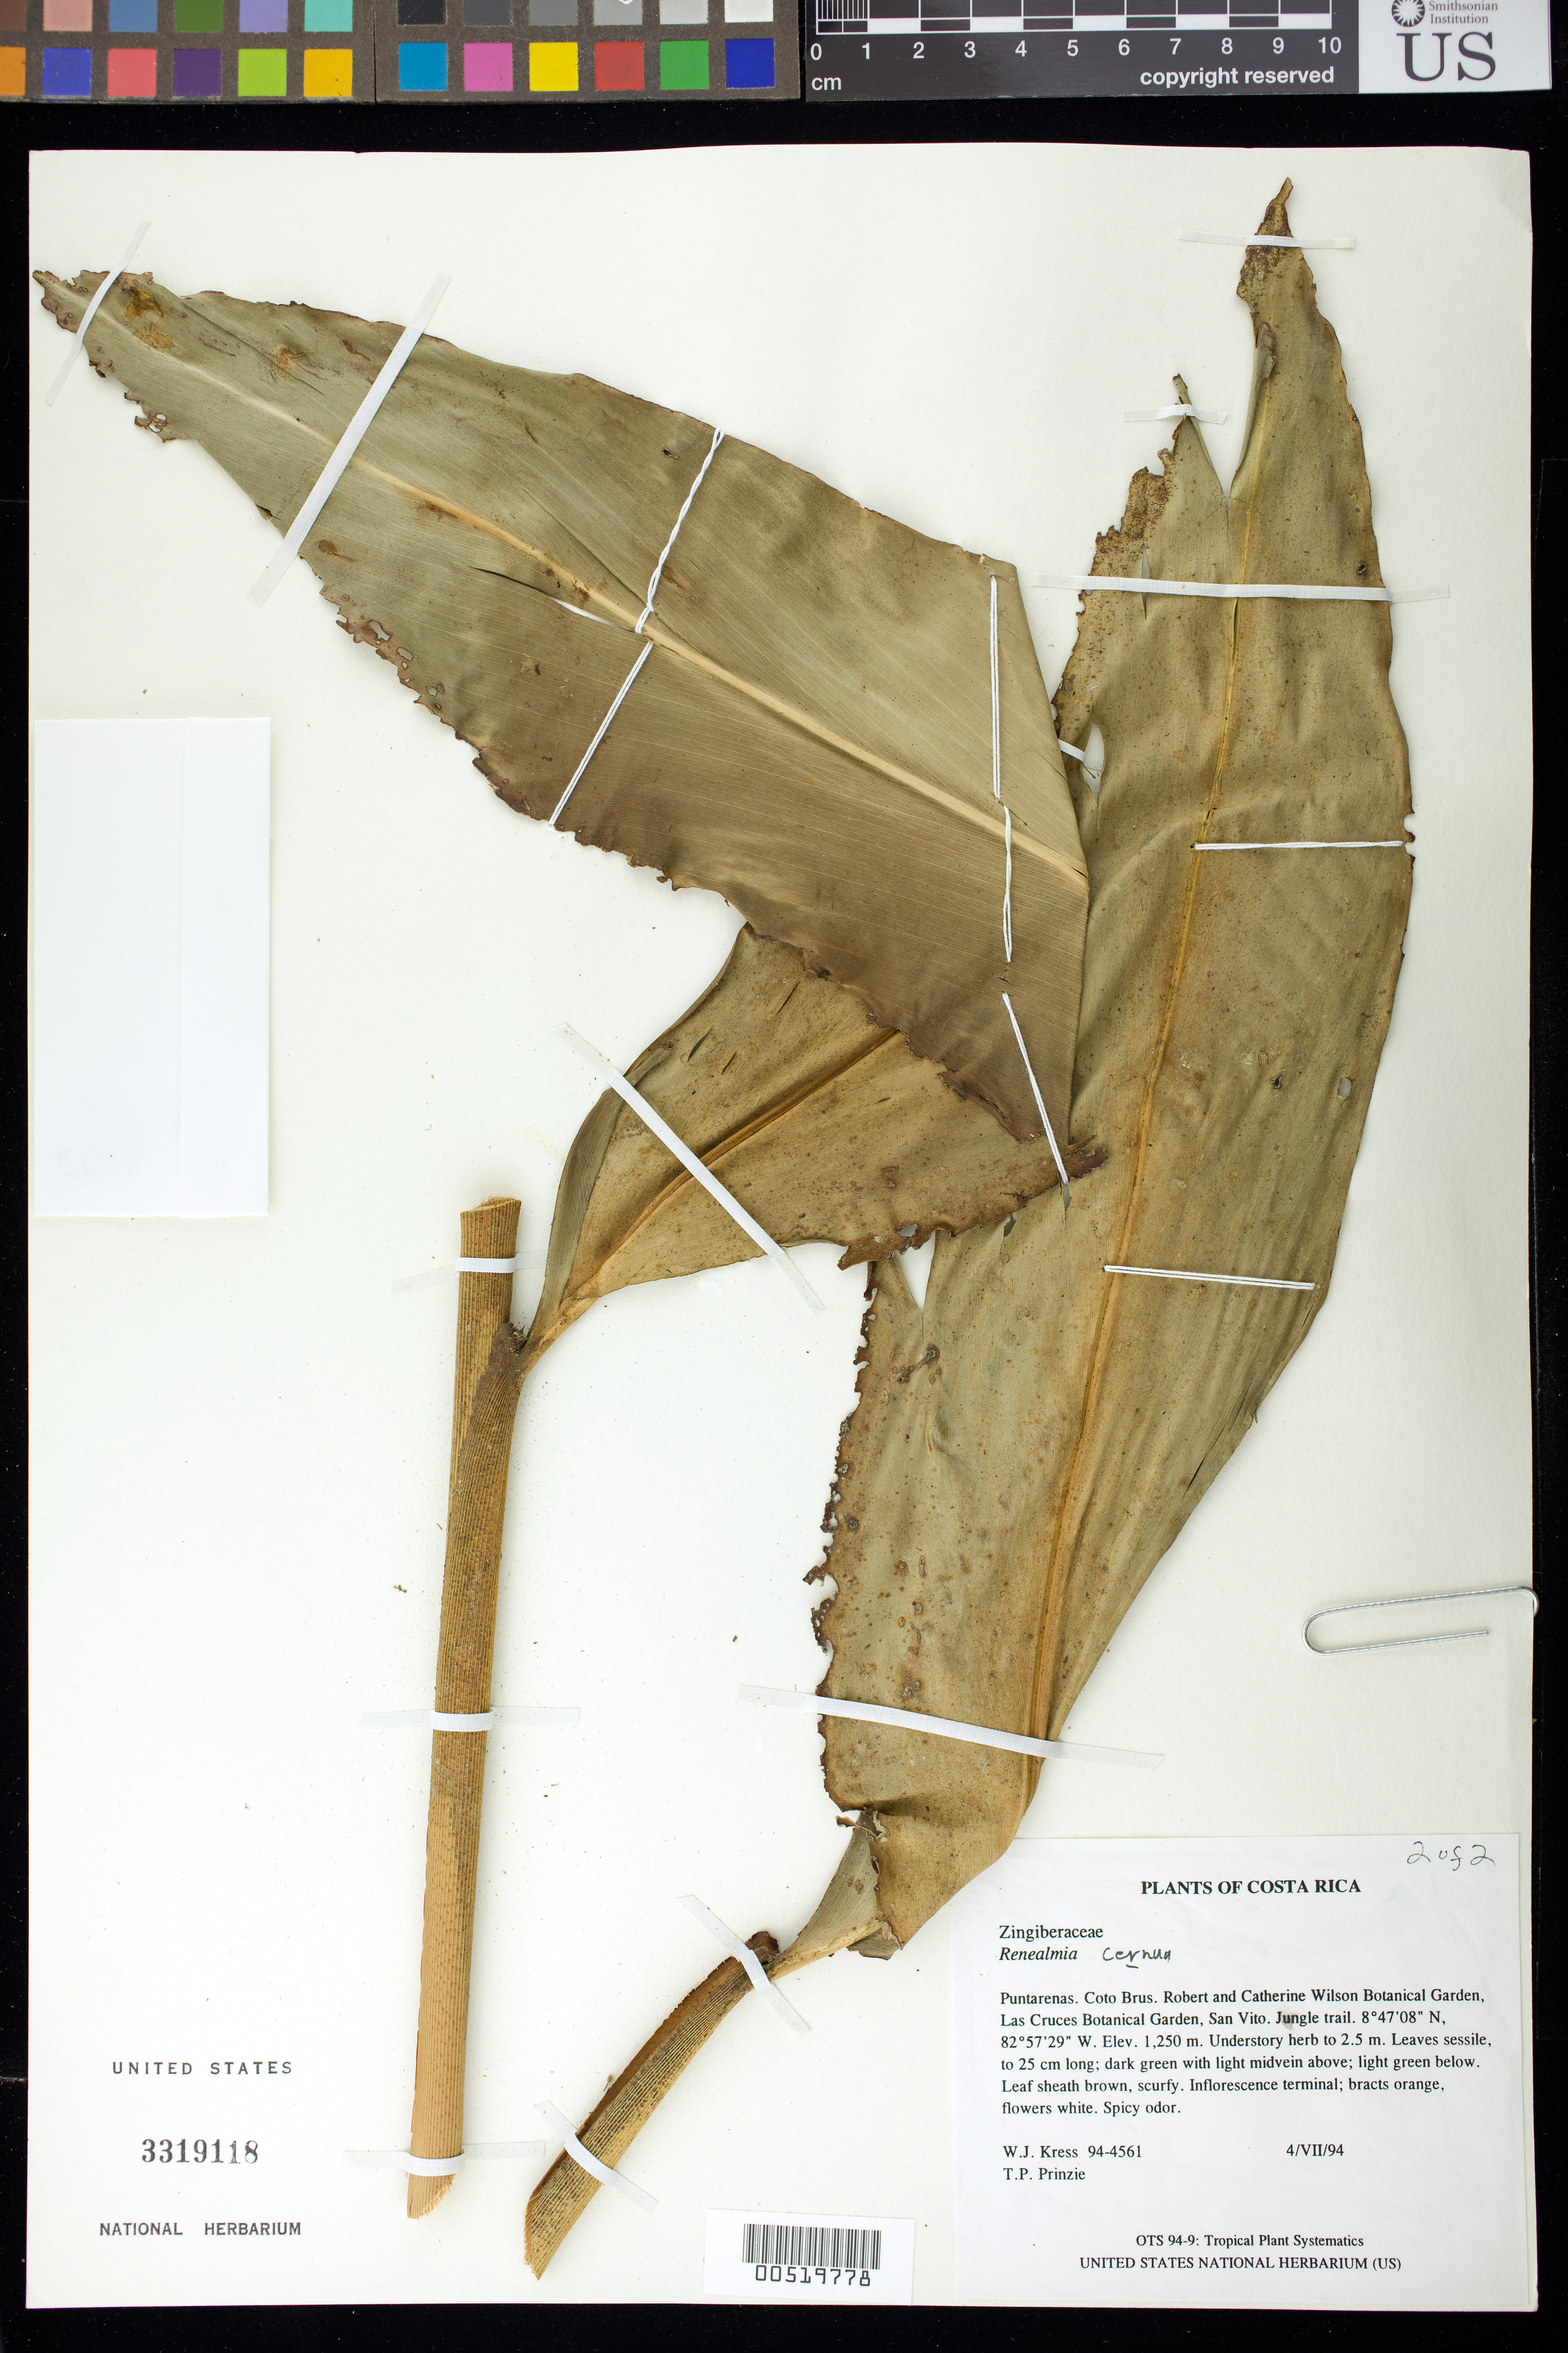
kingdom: Plantae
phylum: Tracheophyta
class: Liliopsida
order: Zingiberales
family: Zingiberaceae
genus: Renealmia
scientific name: Renealmia cernua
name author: (Sw. ex Roem. & Schult.) J.F. Macbr.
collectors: W. J. Kress & T. Prinzie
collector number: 94-4561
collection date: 1994-07-04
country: Costa Rica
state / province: Puntarenas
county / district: Coto Brus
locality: Robert and Catherine Wilson Botanical Garden, Las Cruces Botanical Garden, San Vito. Jungle trail.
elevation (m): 1250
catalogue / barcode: US 3319118